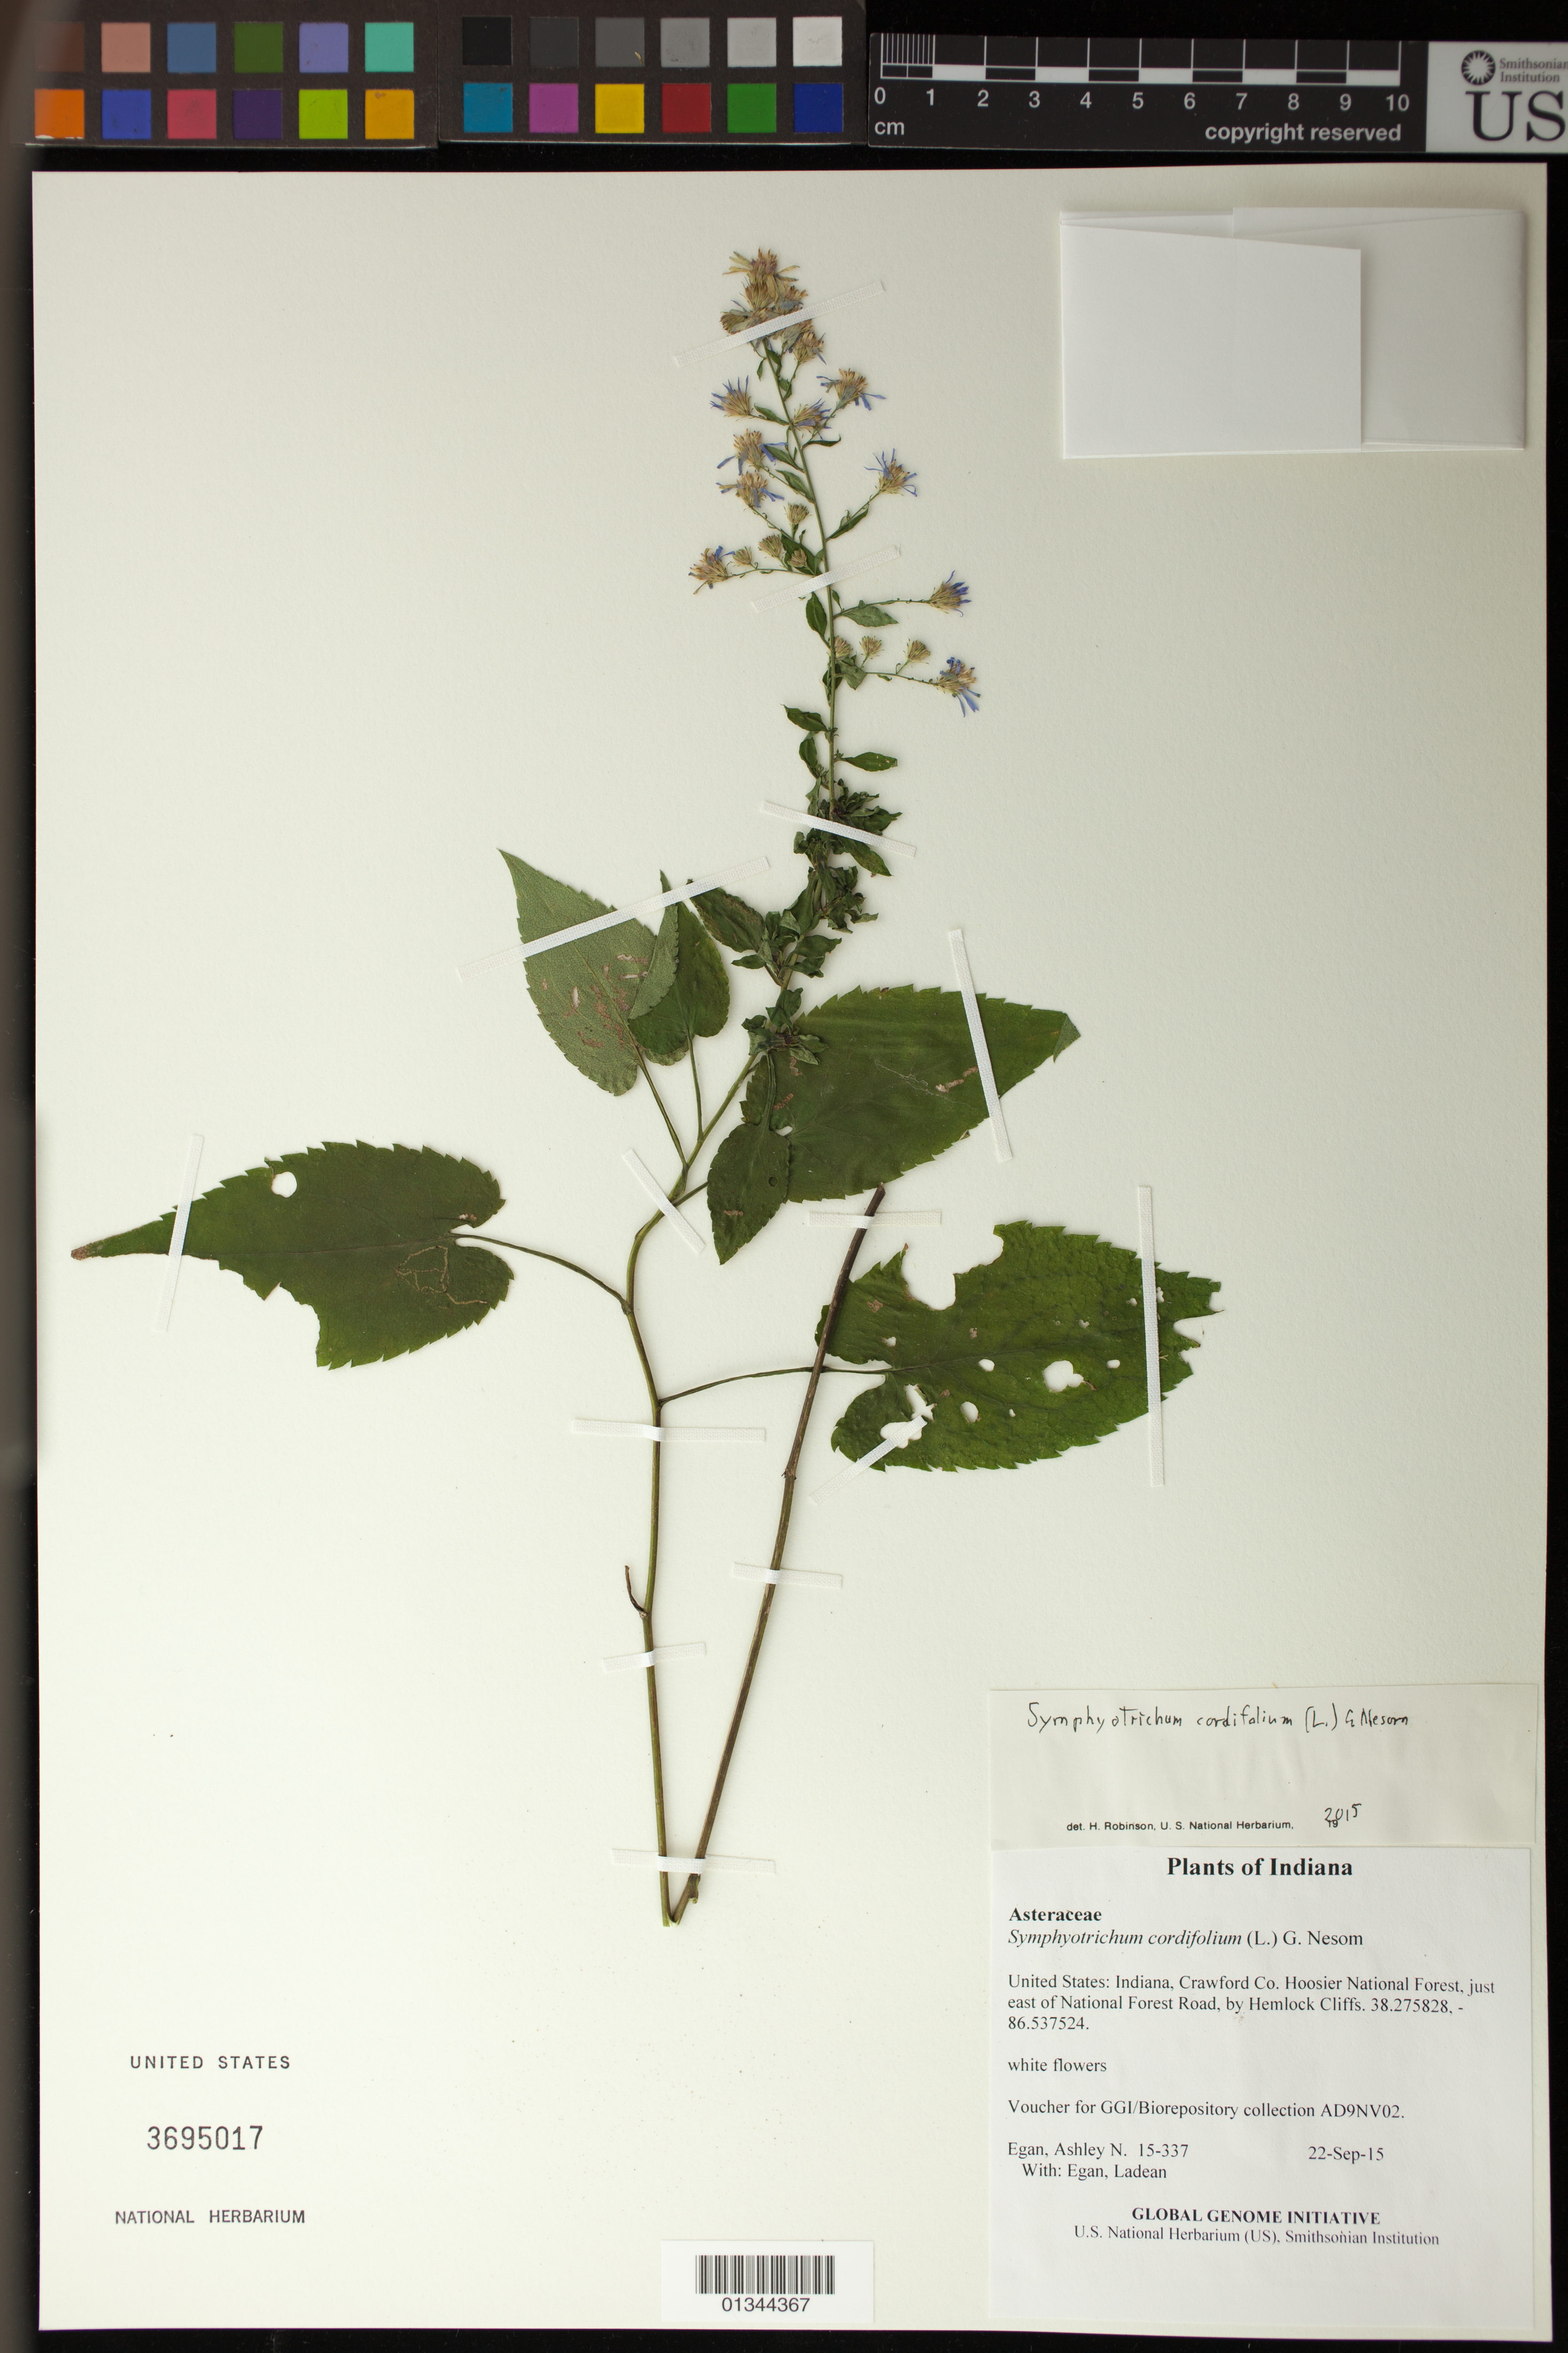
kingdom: Plantae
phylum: Tracheophyta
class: Magnoliopsida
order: Asterales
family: Asteraceae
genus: Symphyotrichum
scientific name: Symphyotrichum cordifolium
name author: (L.) G.L. Nesom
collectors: A. N. Egan & L. Egan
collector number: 15-337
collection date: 2015-09-22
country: United States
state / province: Indiana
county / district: Crawford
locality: Hoosier National Forest, just east of National Forest Road, by Hemlock Cliffs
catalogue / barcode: US 3695017